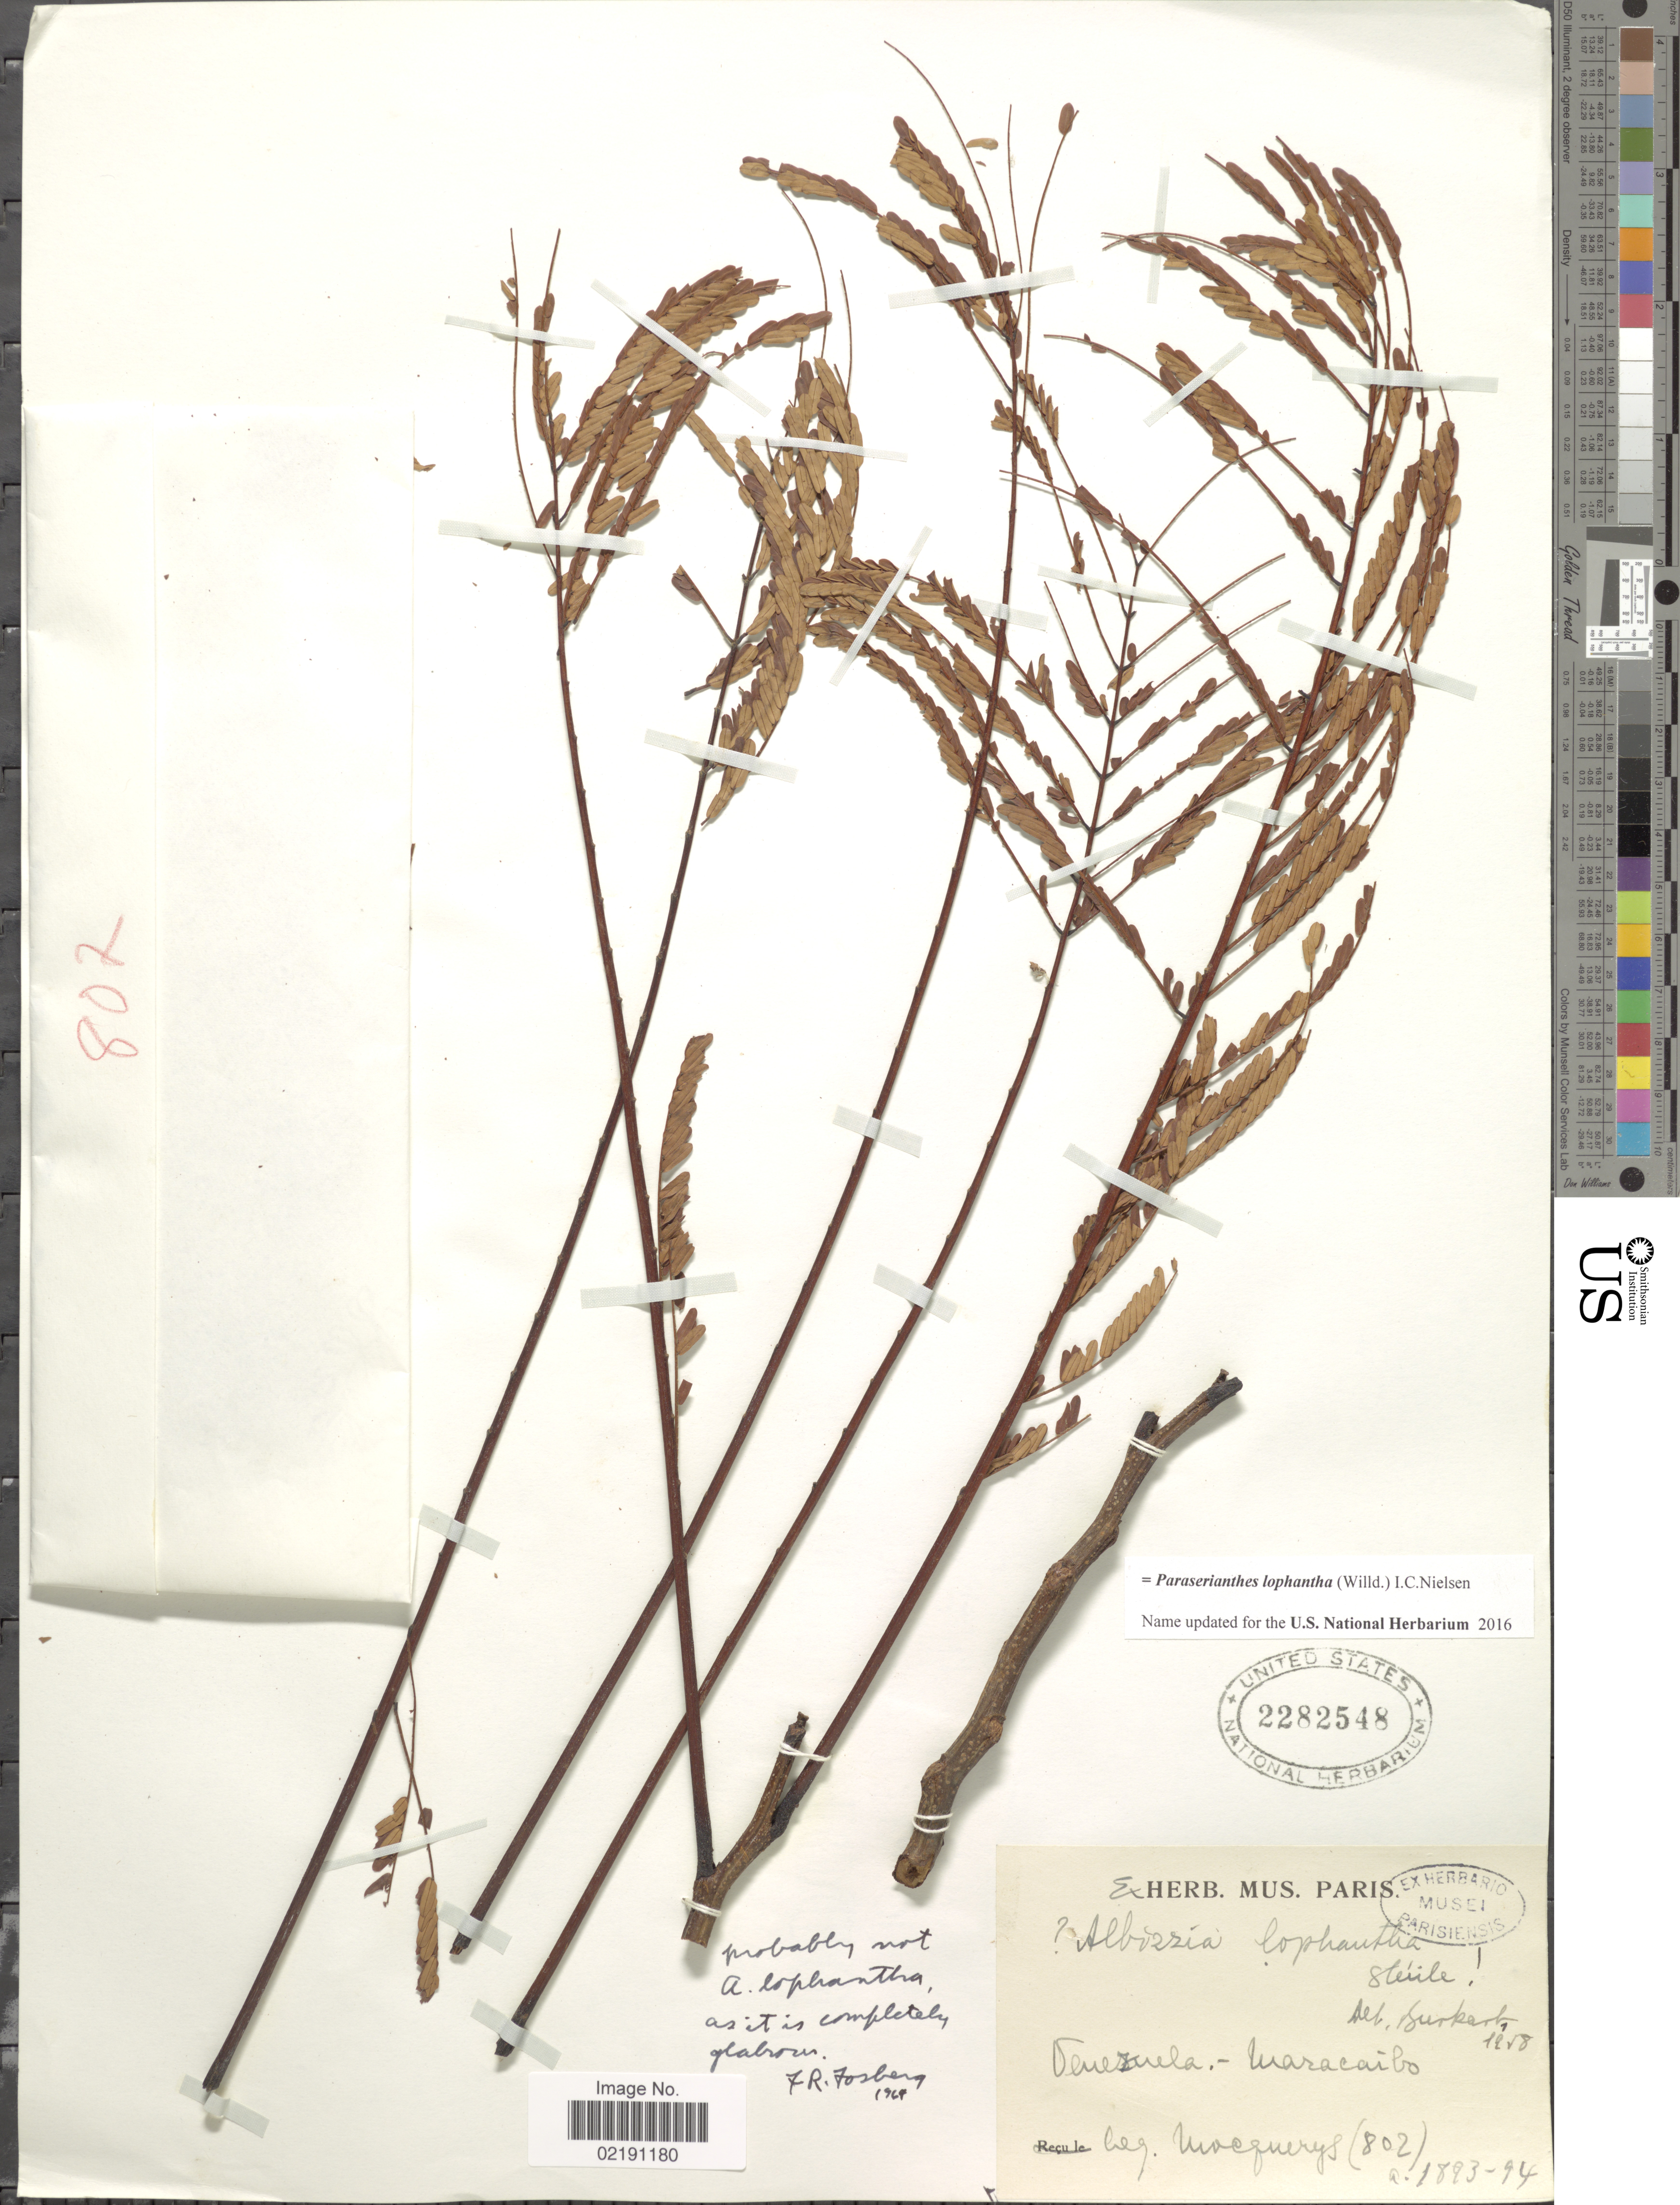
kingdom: Plantae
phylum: Tracheophyta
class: Magnoliopsida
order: Fabales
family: Fabaceae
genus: Paraserianthes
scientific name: Paraserianthes lophantha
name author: (Vent.) I.C. Nielsen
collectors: A. Mocquerys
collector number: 802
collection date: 1893/1894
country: Venezuela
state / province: Mérida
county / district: Alberto Adriani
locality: El Vigía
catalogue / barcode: US 2282548